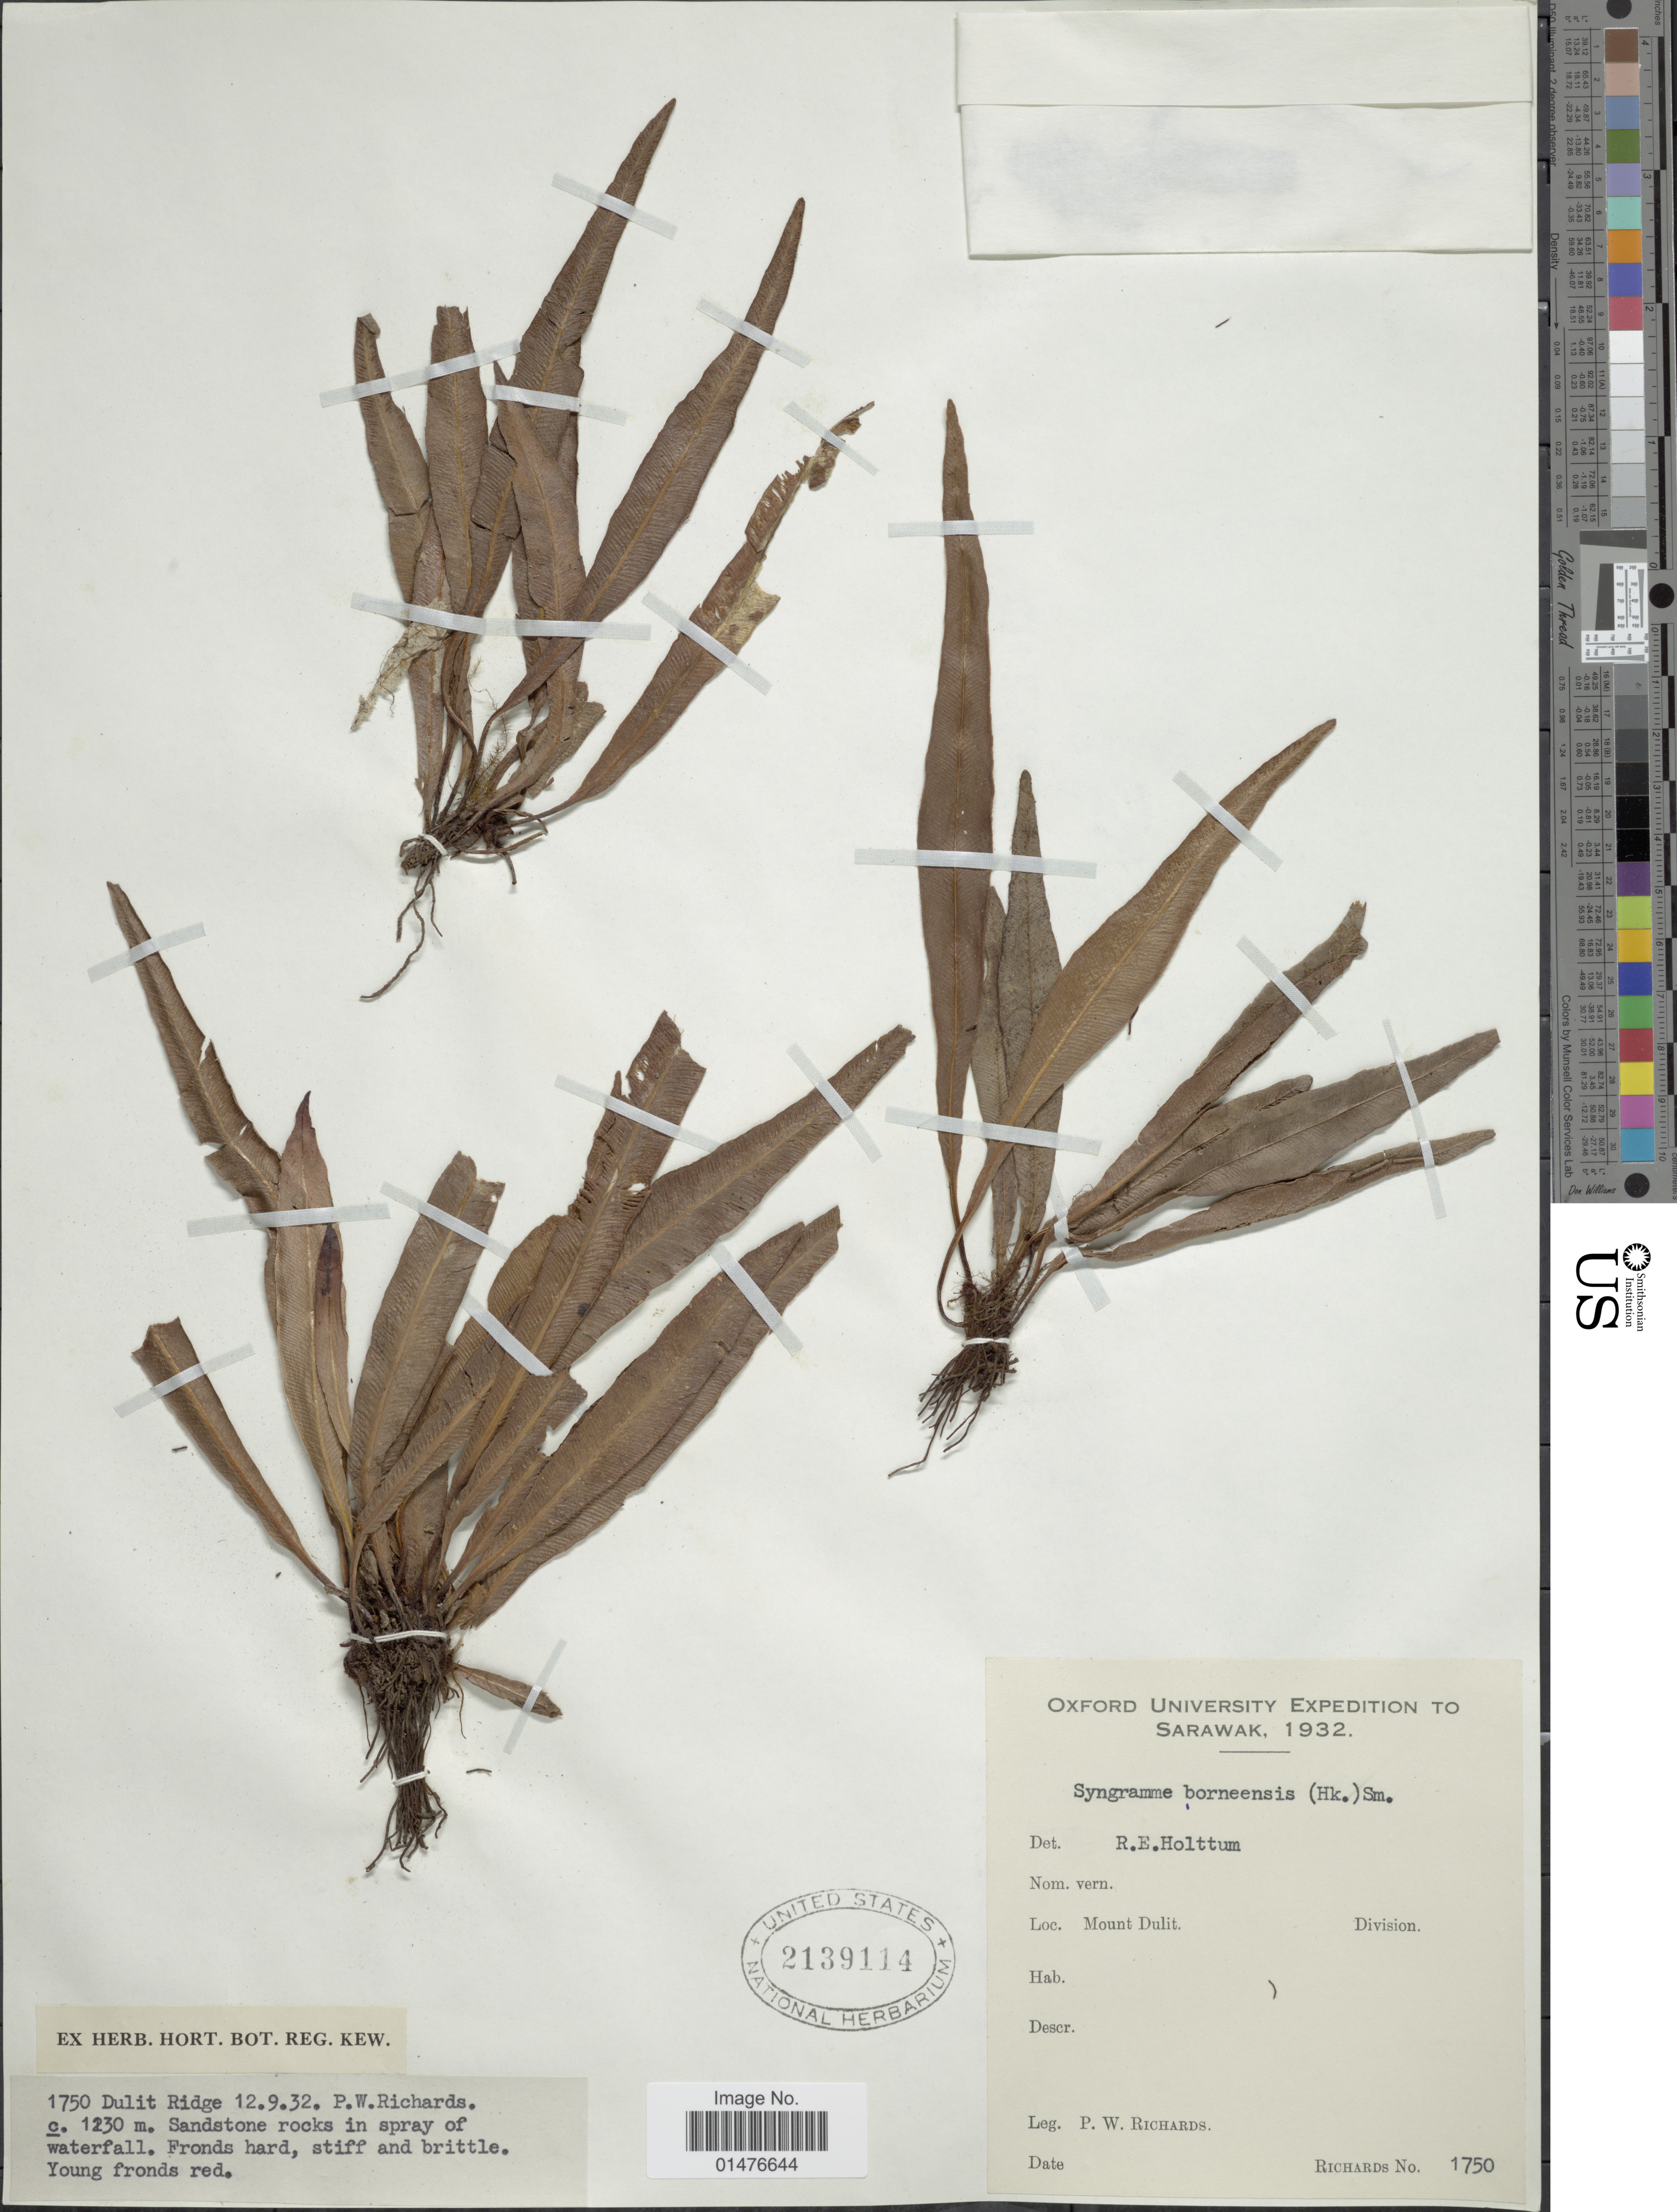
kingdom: Plantae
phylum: Tracheophyta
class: Polypodiopsida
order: Polypodiales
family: Pteridaceae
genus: Syngramma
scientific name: Syngramma borneensis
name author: (Hook.) J. Sm.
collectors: P. Richards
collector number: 1750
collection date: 1932-09-12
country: Malaysia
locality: Sarawak, Mount Dulit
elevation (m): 1230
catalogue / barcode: US 2139114